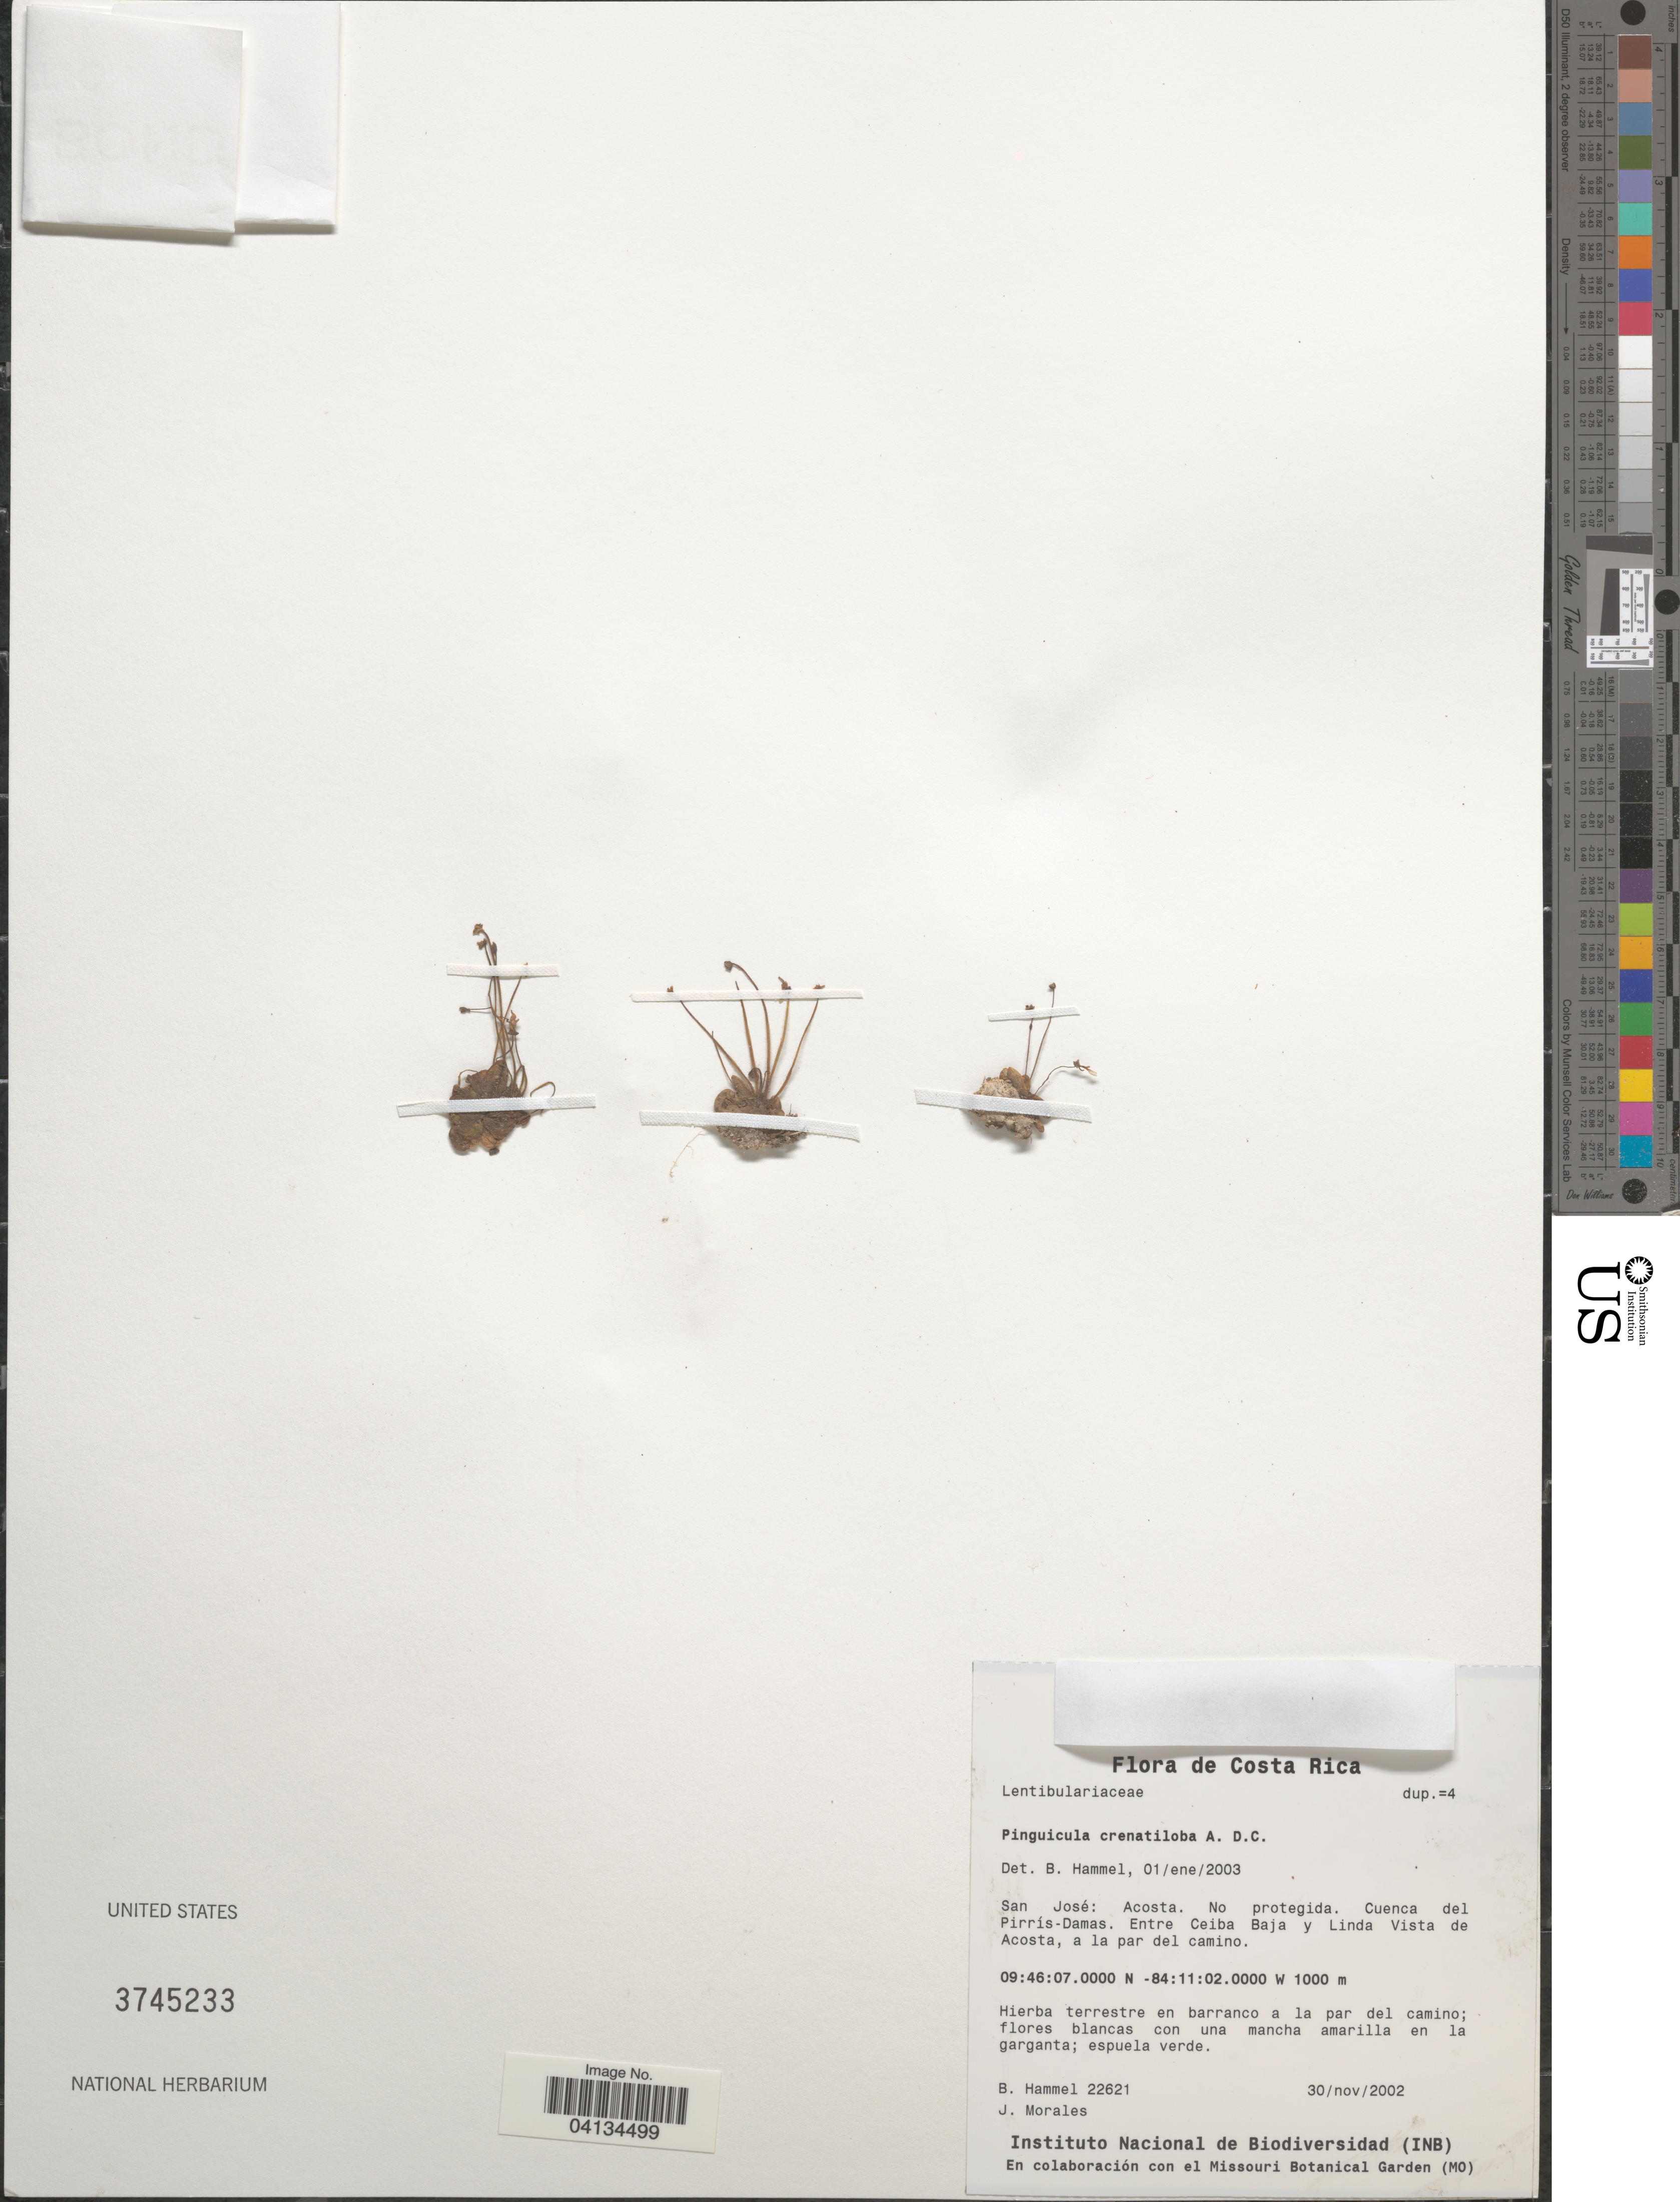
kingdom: Plantae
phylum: Tracheophyta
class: Magnoliopsida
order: Lamiales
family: Lentibulariaceae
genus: Pinguicula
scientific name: Pinguicula crenatiloba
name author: A. DC.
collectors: B. Hammel & J. Morales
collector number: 22621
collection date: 2002-11-30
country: Costa Rica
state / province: San José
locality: Acosta. No protegida. Cuenca del Pirrís-Damas. Entre Ceiba Baja y Linda Vista de Acosta, a la par del camino.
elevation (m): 1000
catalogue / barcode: US 3745233